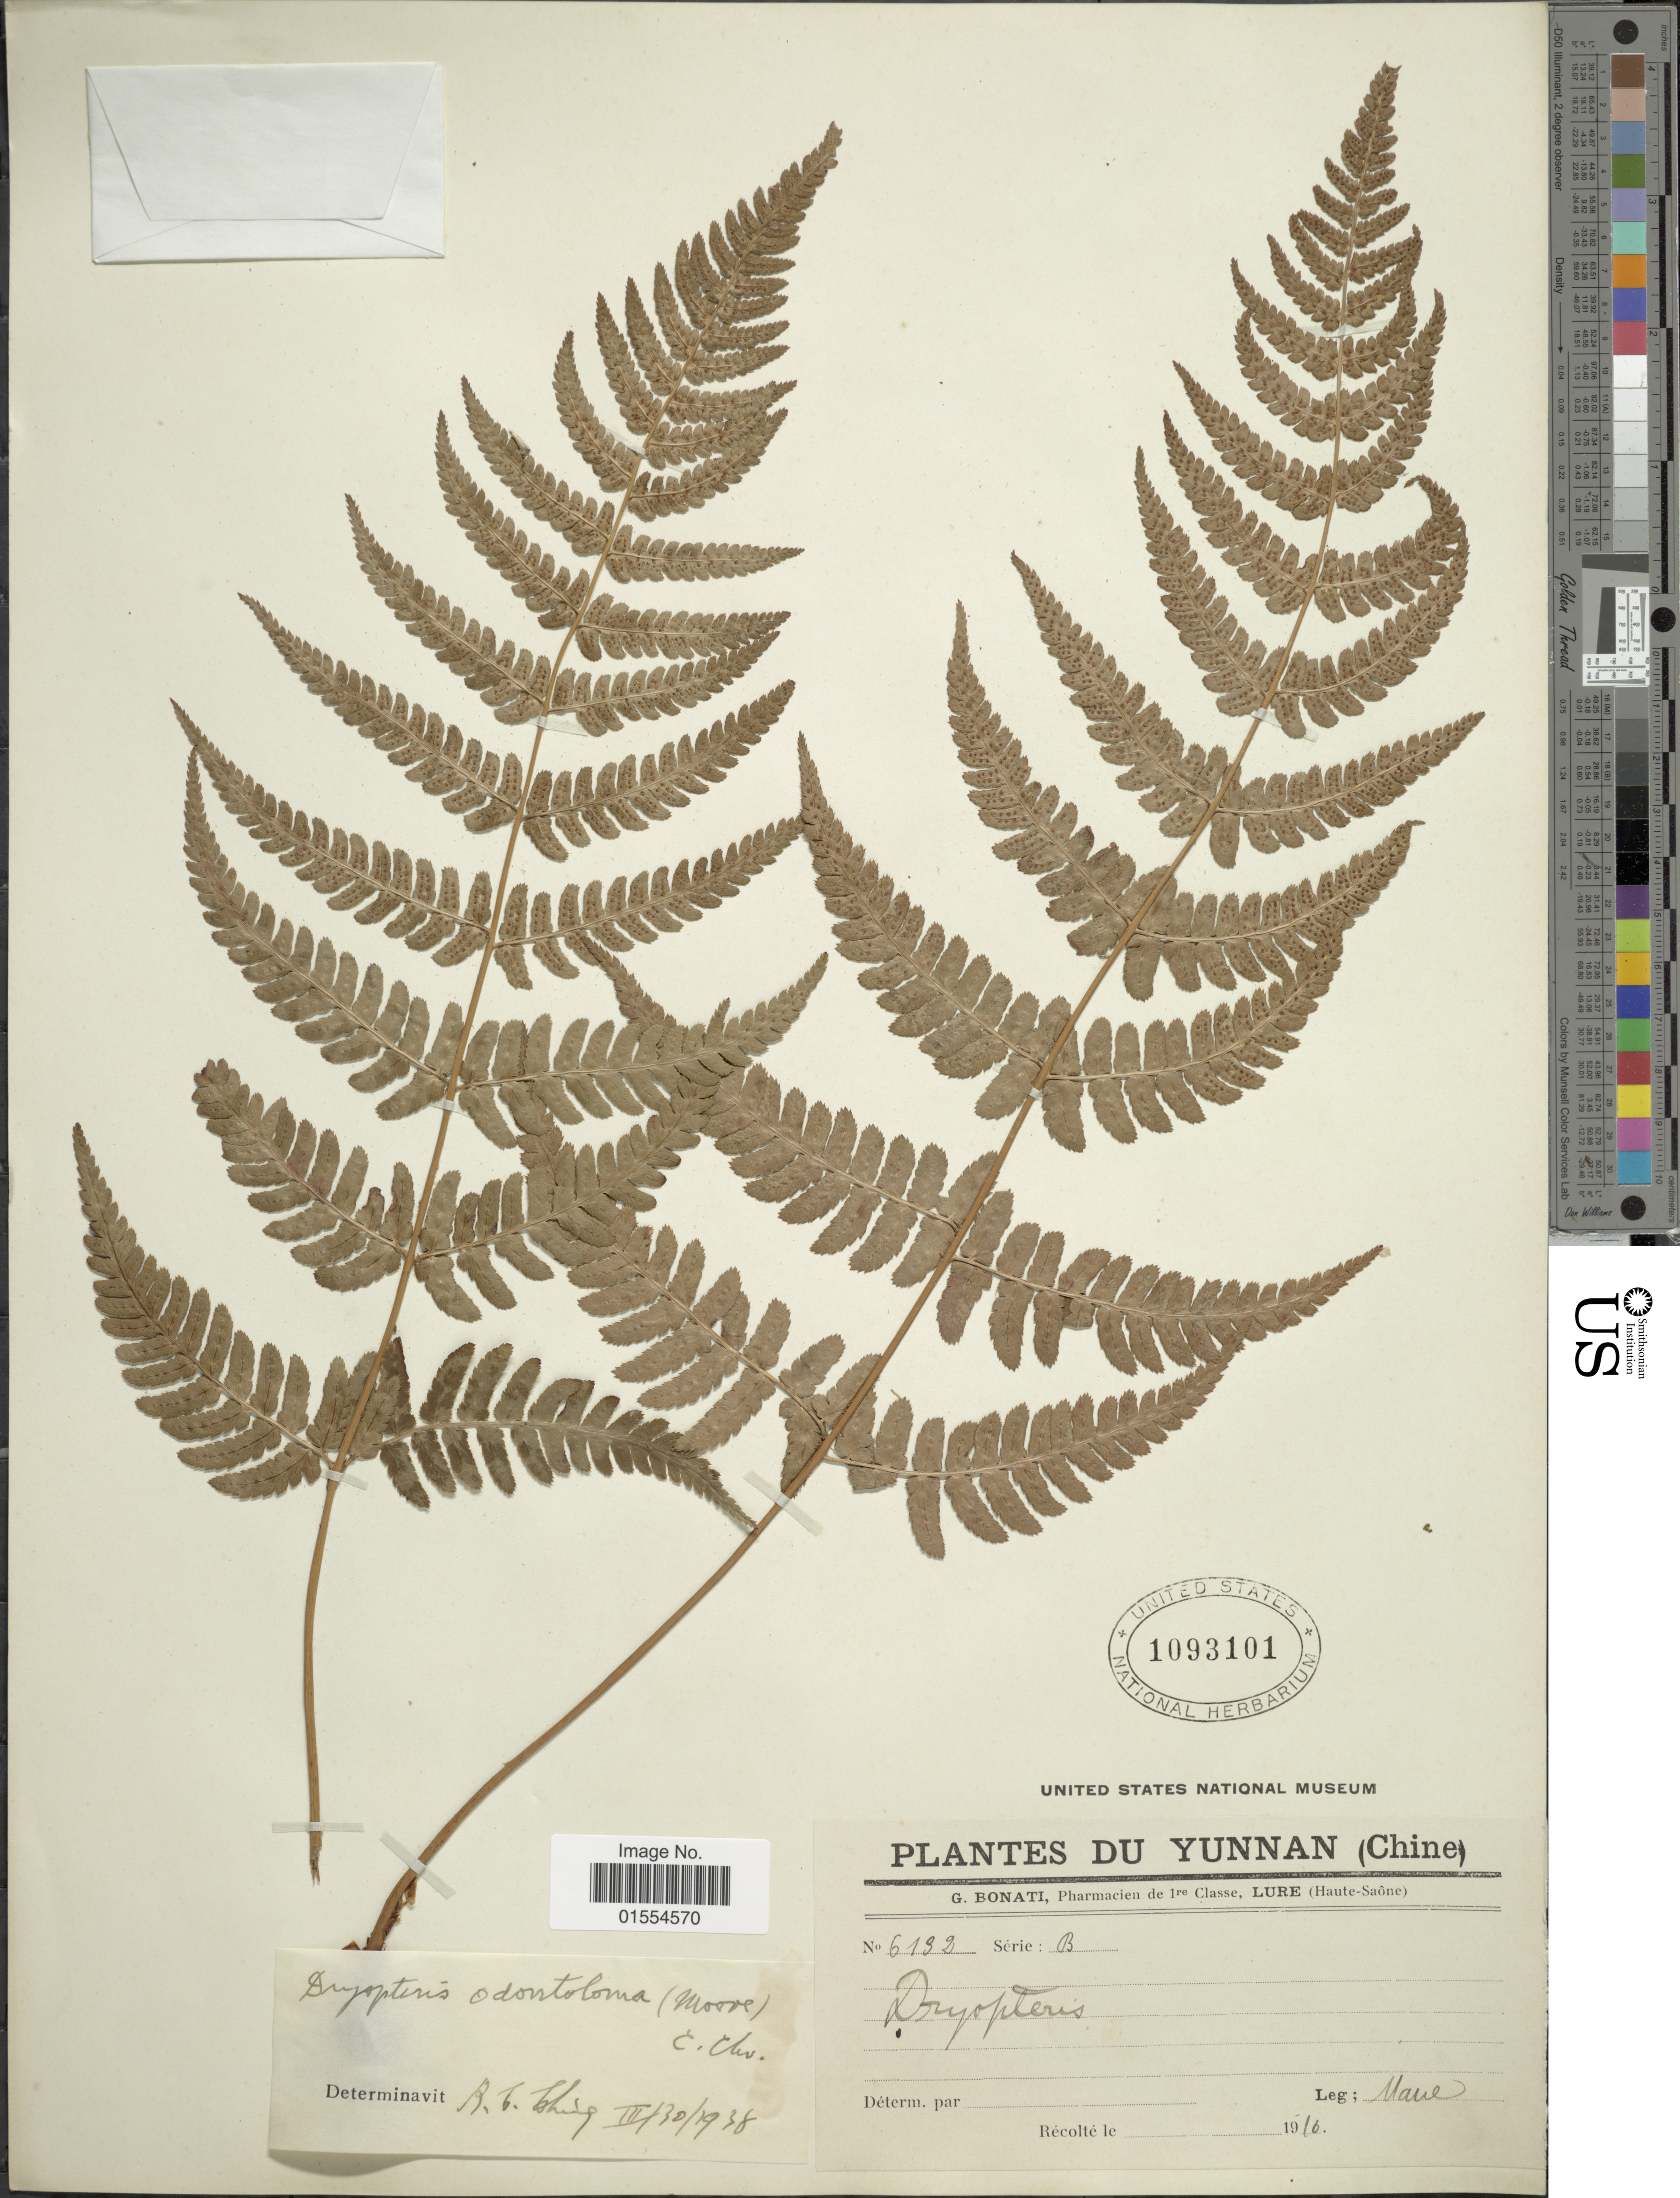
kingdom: Plantae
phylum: Tracheophyta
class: Polypodiopsida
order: Polypodiales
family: Dryopteridaceae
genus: Dryopteris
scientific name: Dryopteris odontoloma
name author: (Bedd.) C. Chr.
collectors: Maire, --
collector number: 6132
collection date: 1910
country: China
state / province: Yunnan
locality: Yunnan (Chine)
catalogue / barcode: US 1093101